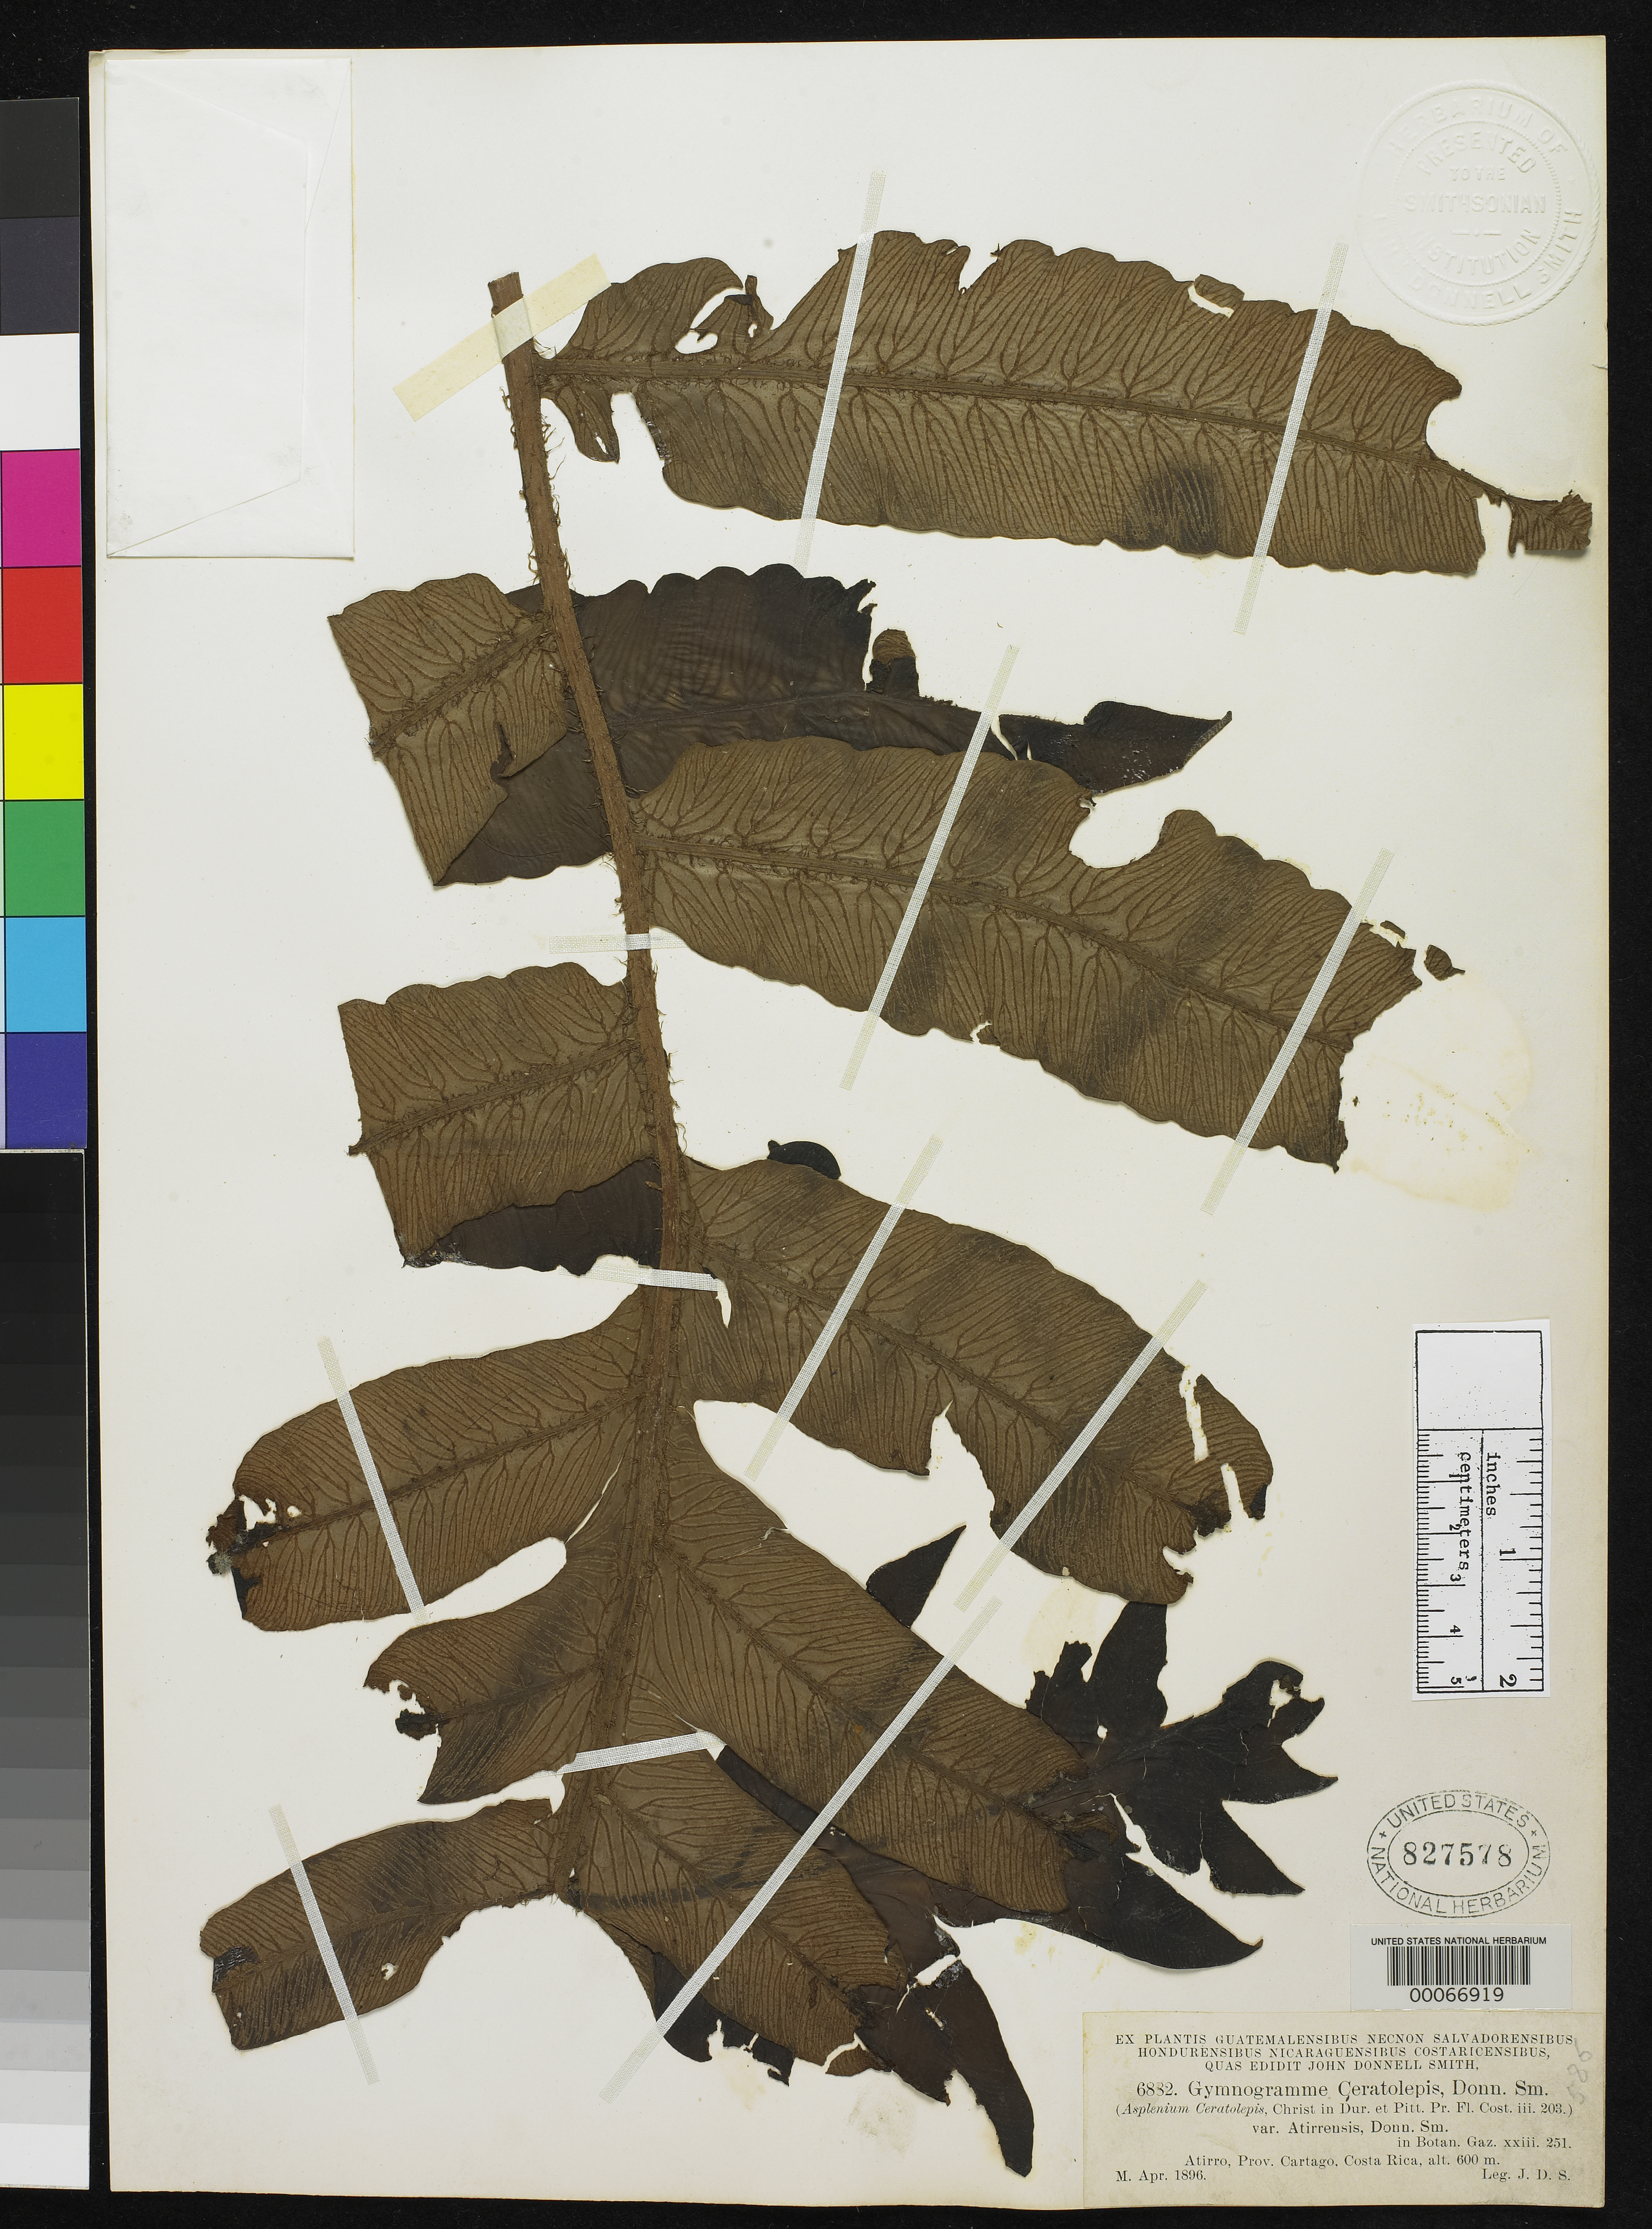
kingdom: Plantae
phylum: Tracheophyta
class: Polypodiopsida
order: Polypodiales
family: Pteridaceae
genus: Gymnogramma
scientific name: Gymnogramma ceratolepis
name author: Donn. Sm.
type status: Holotype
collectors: J. Donnell Smith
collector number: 6882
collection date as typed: Apr 1896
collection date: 1896-04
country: Costa Rica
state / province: Cartago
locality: Atirro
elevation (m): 600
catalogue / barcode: US 827578